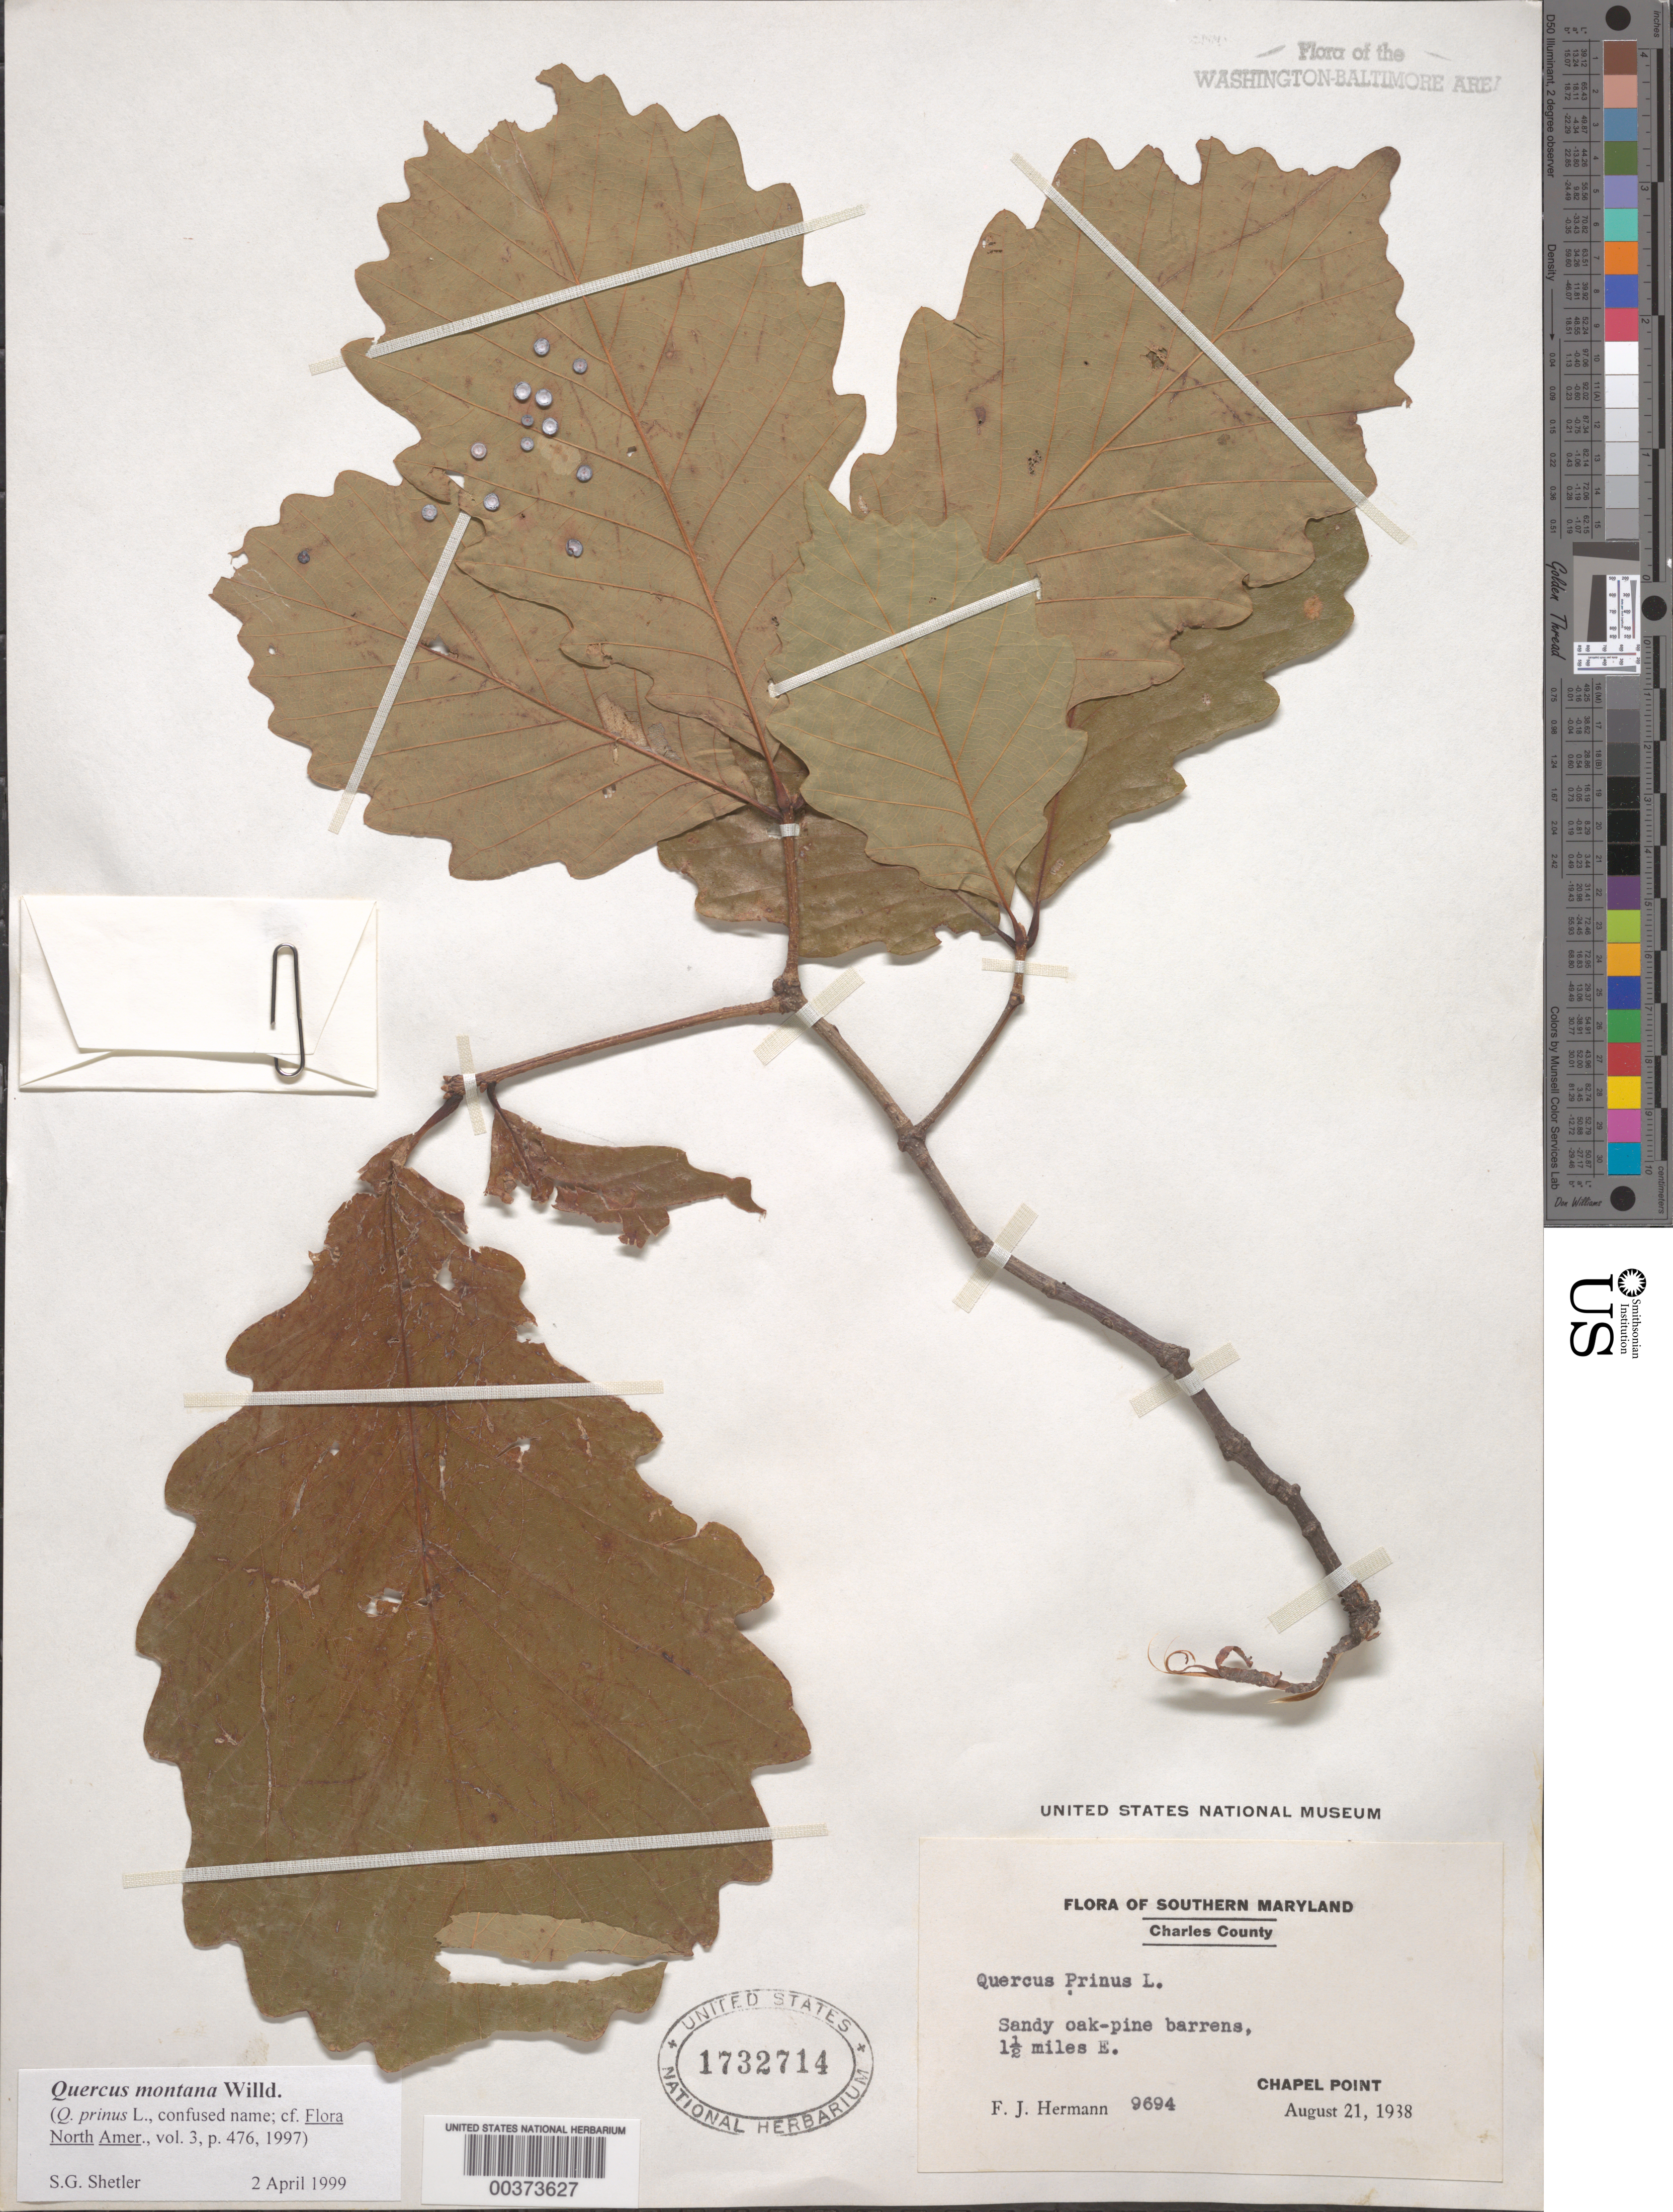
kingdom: Plantae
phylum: Tracheophyta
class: Magnoliopsida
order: Fagales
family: Fagaceae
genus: Quercus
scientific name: Quercus montana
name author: Willd.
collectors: F. J. Hermann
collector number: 9694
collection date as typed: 21 Aug 1938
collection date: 1938-08-21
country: United States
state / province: Maryland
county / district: Charles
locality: East of Chapel Point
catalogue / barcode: US 1732714